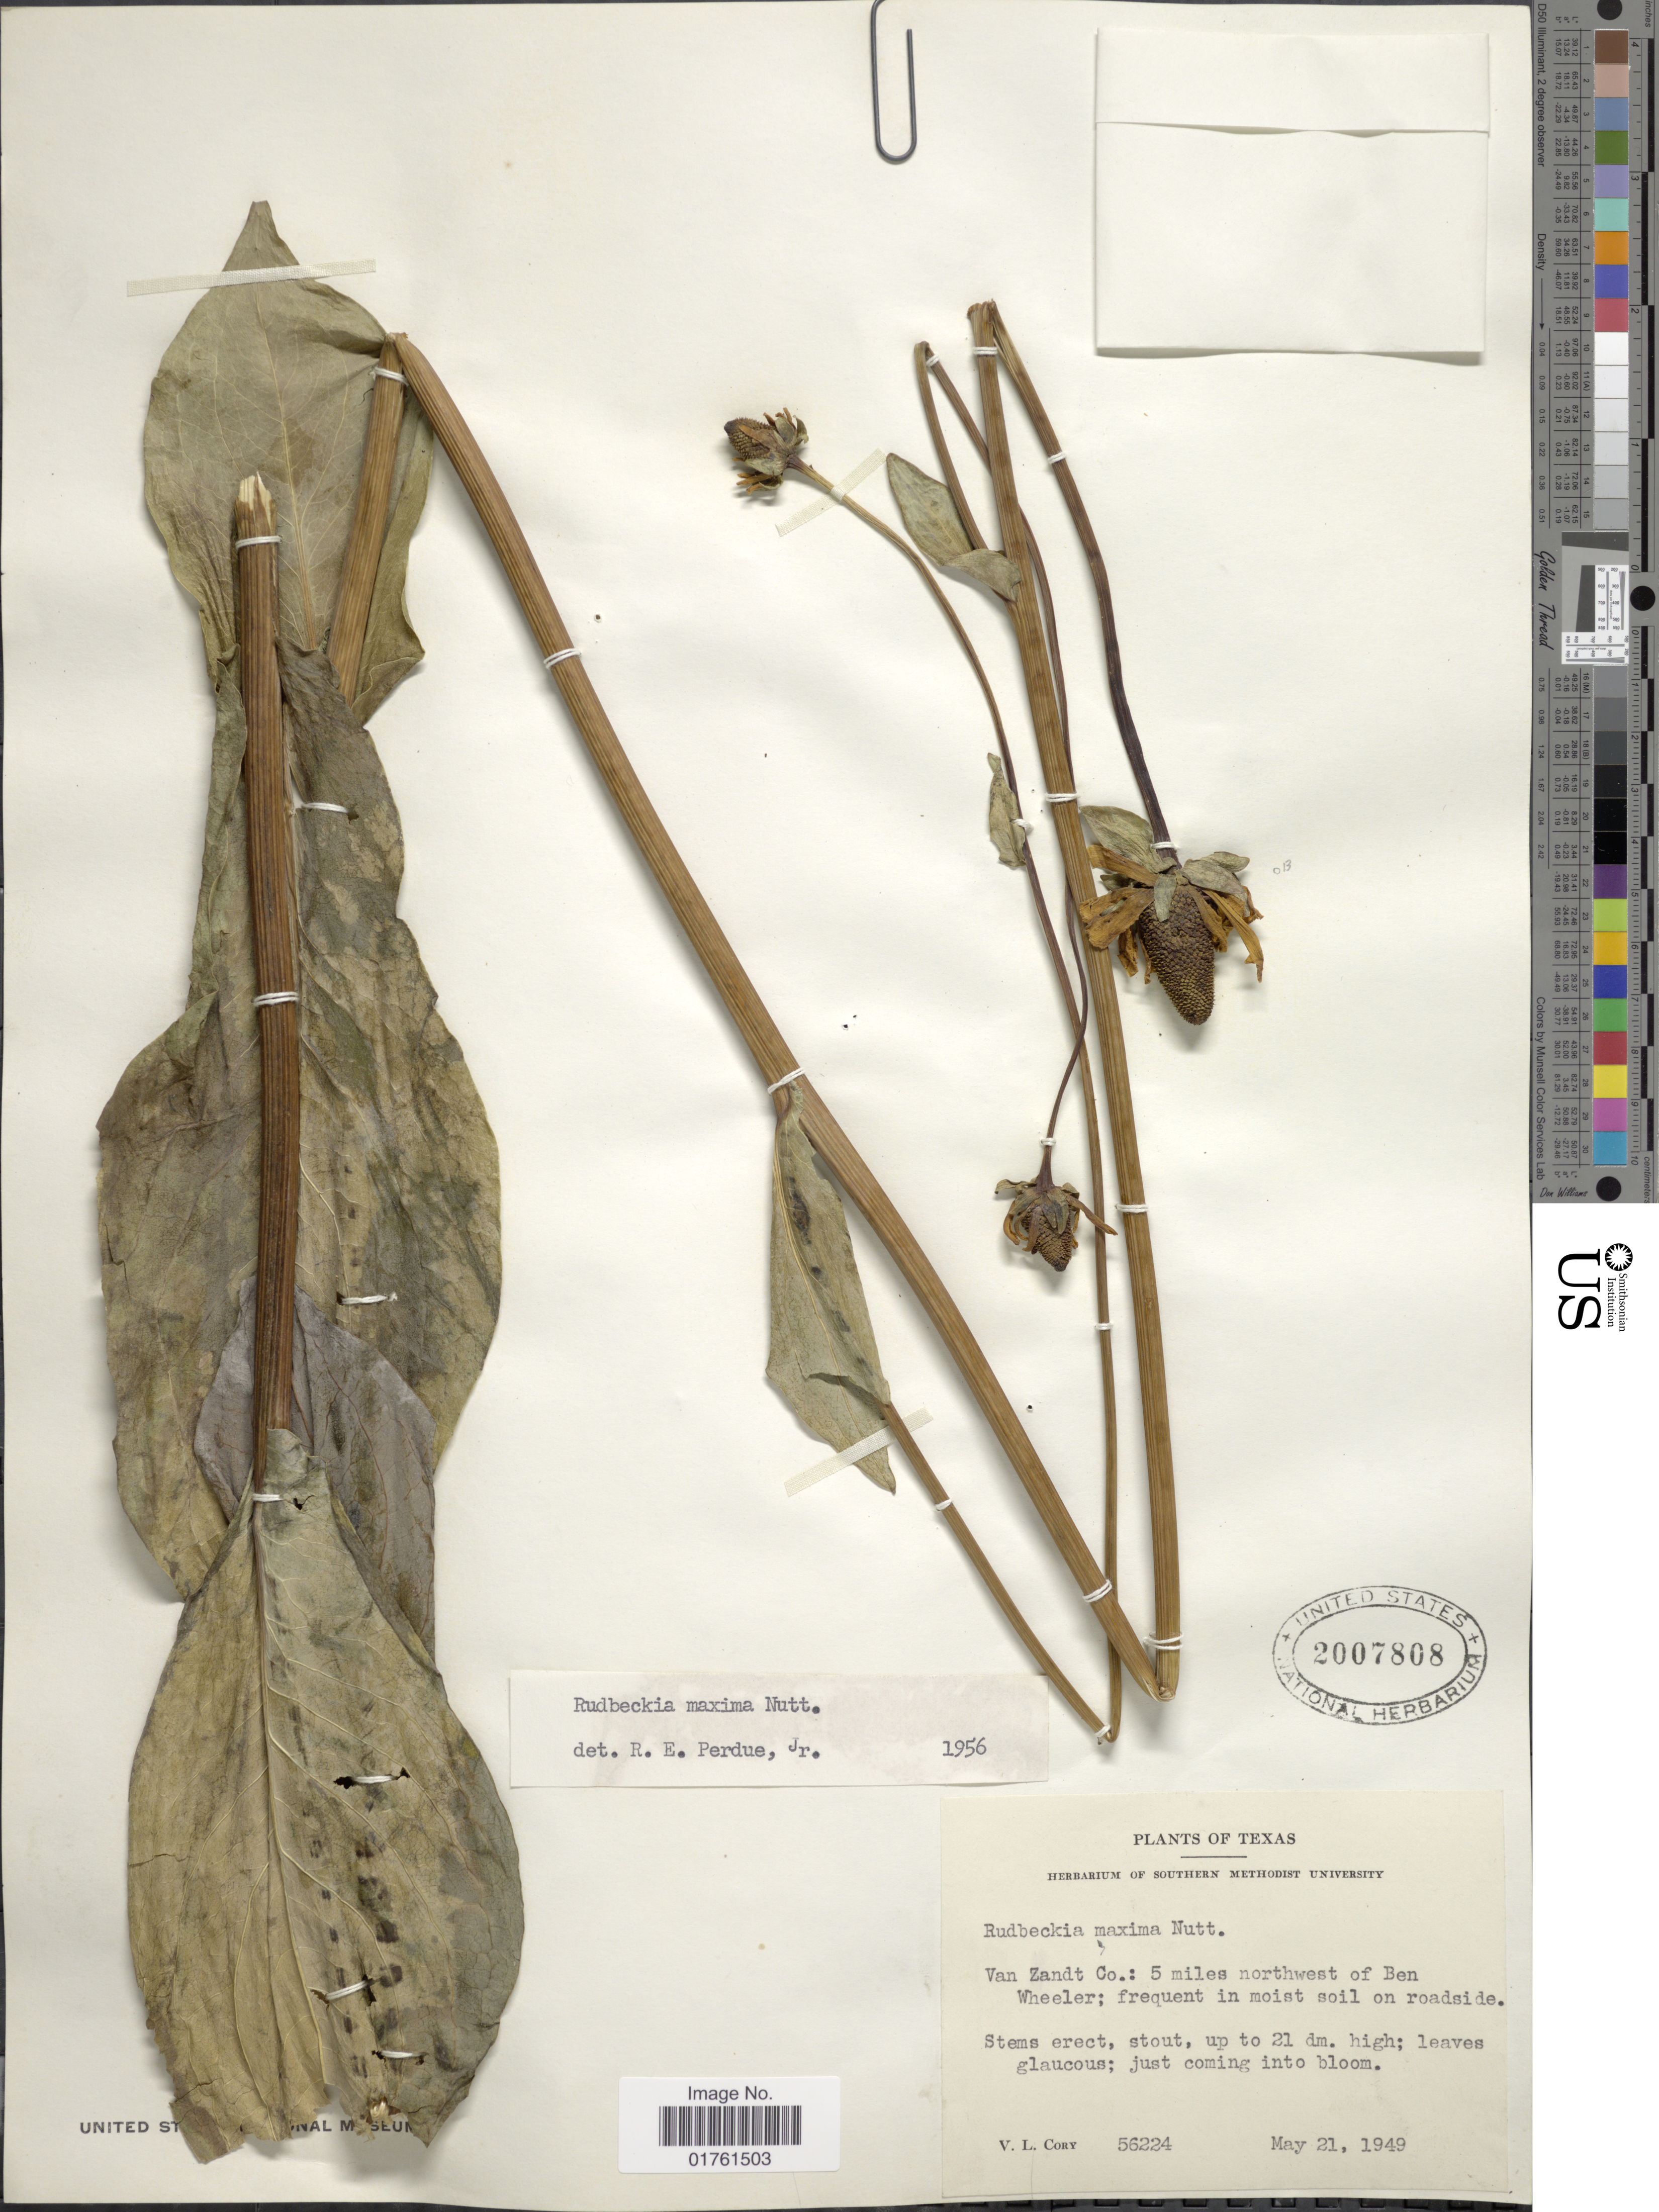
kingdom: Plantae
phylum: Tracheophyta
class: Magnoliopsida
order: Asterales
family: Asteraceae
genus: Rudbeckia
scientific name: Rudbeckia maxima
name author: Nutt.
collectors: V. Cory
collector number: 56224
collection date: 1949-05-21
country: United States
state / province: Texas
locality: Van Zandt Co: 5 miles northwest of Ben Wheeler; frequent in moist soil on roadside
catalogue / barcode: US 2007808